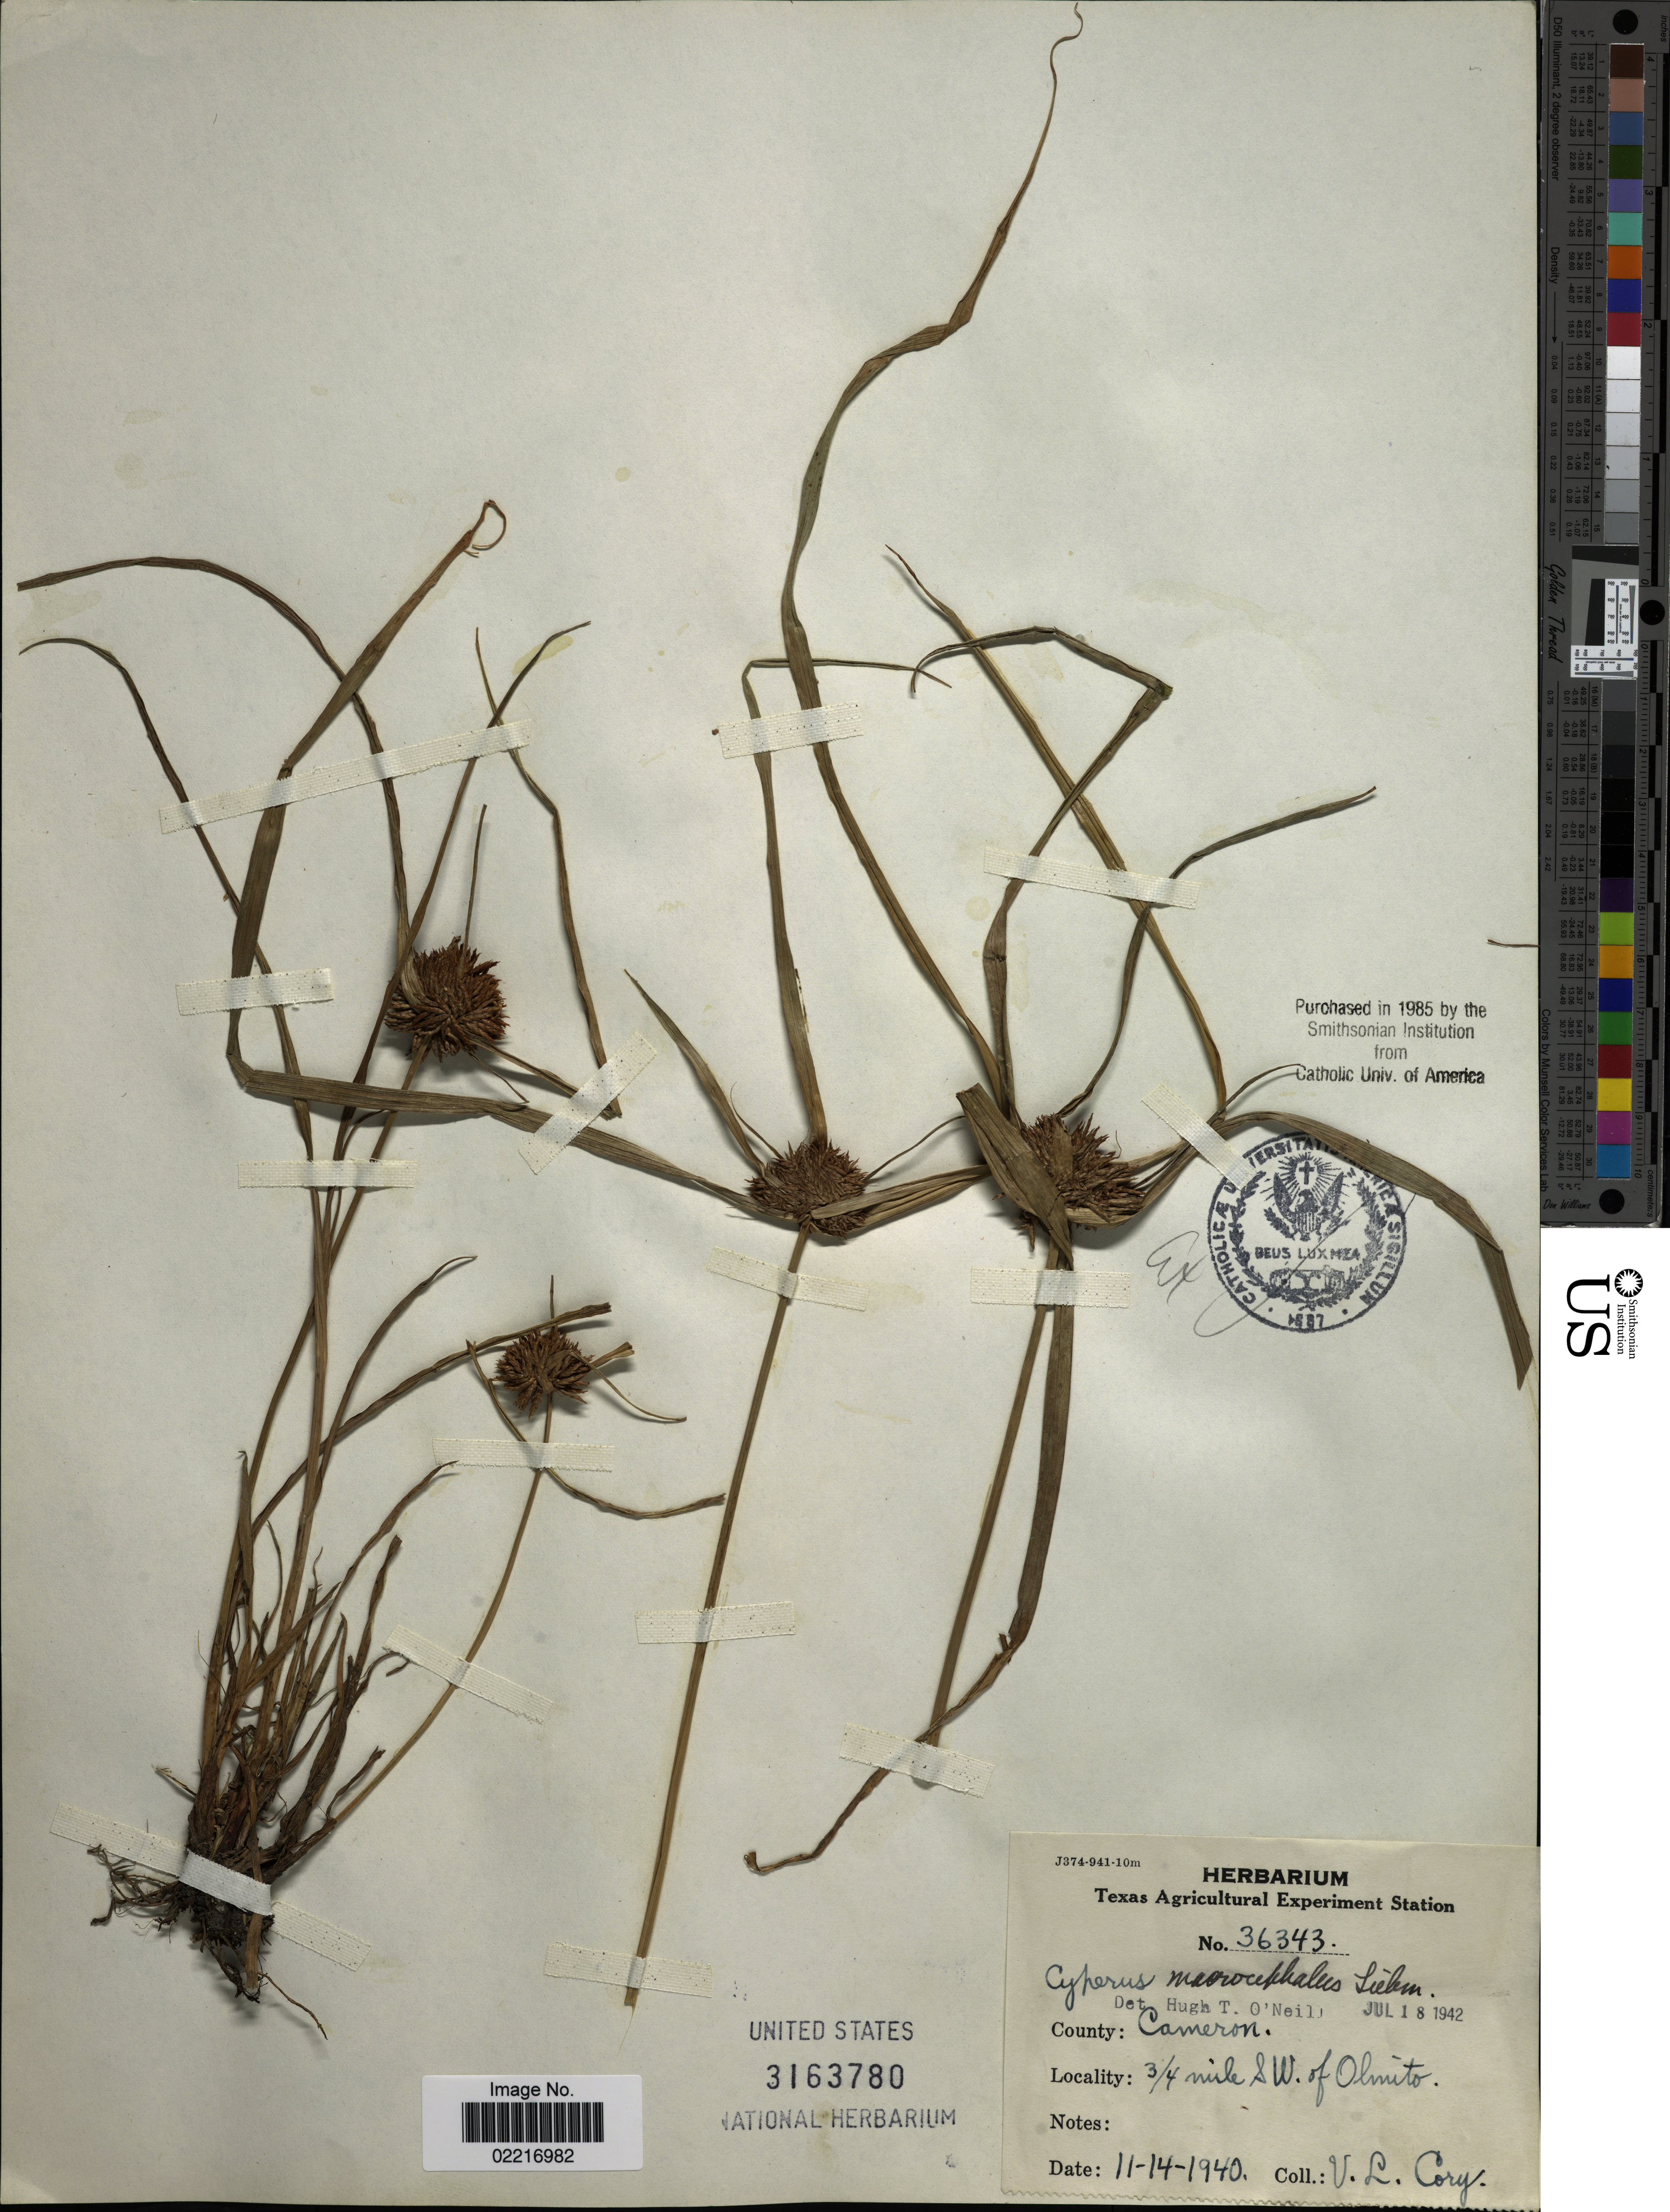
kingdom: Plantae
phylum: Tracheophyta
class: Liliopsida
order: Poales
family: Cyperaceae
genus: Cyperus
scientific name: Cyperus conglobatus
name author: Humb. ex Link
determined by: Strong, Mark T., (BOT), Smithsonian Institution - National Museum of Natural History (UNITED STATES)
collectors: V. Cory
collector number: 36343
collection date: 1940-11-14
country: United States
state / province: Texas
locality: County Cameron, 3/4 mile SW of Olmito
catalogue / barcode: US 3163780